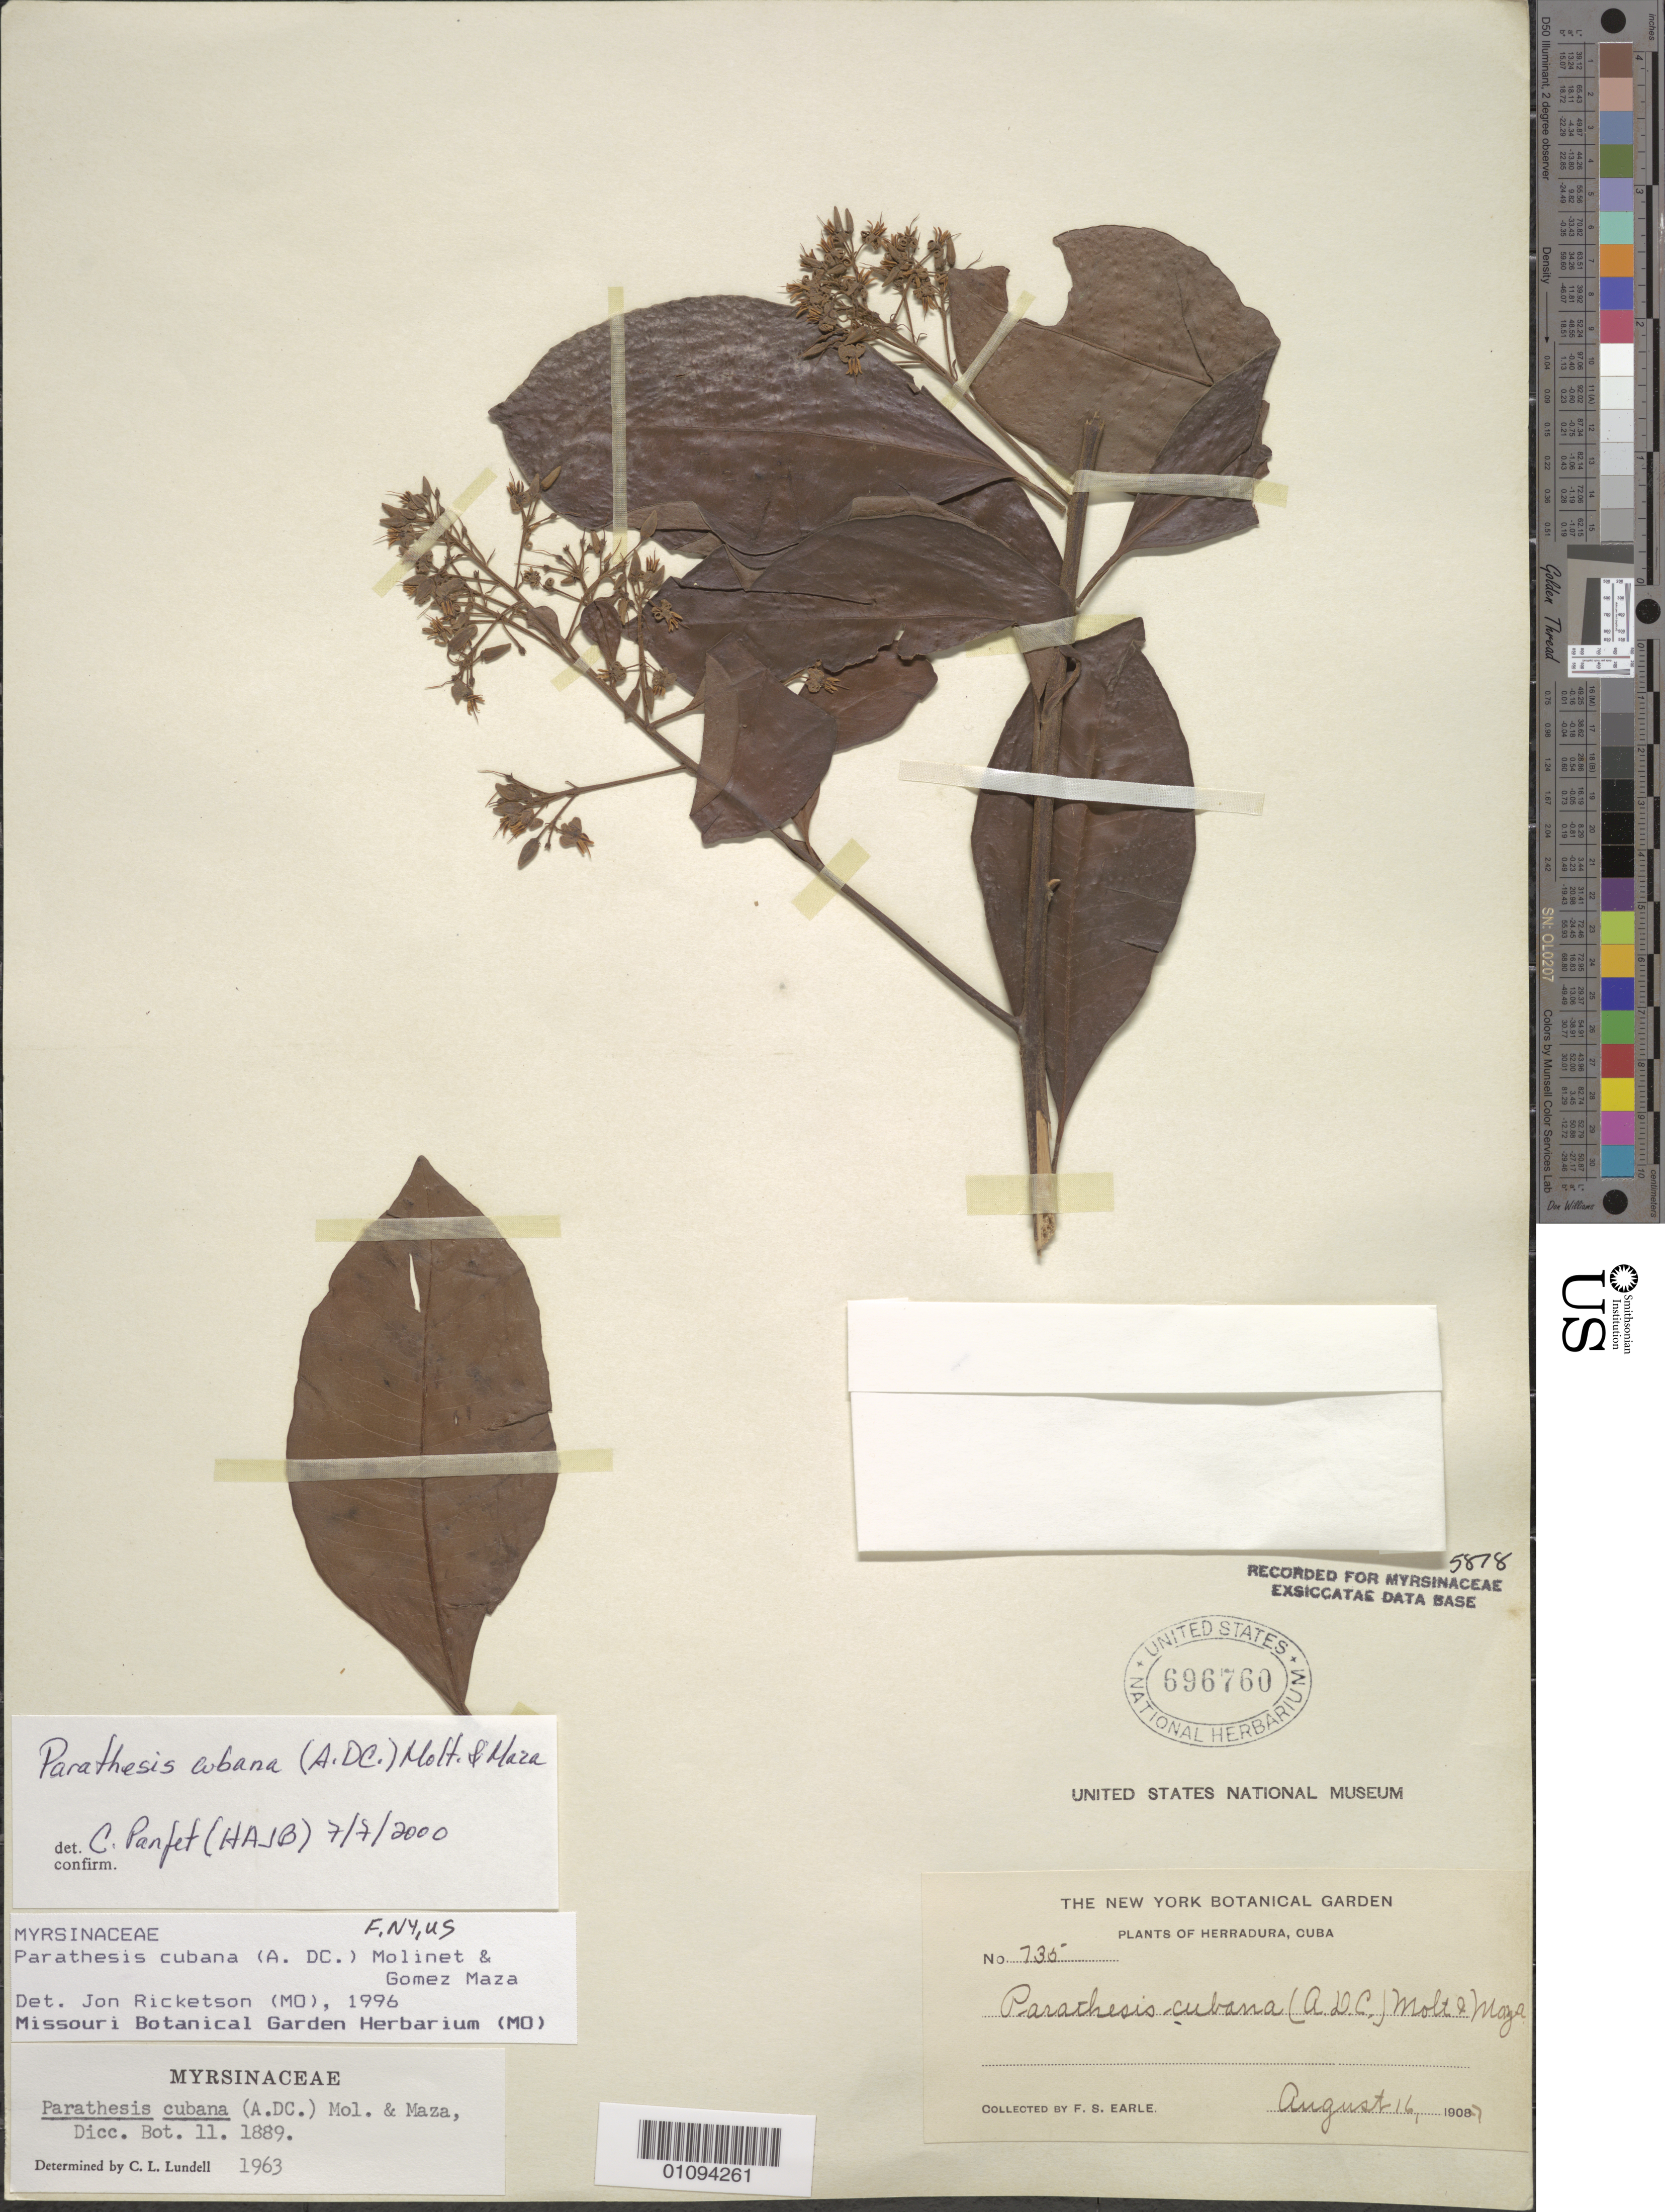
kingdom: Plantae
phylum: Tracheophyta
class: Magnoliopsida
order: Ericales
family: Primulaceae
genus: Parathesis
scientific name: Parathesis cubana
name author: (A. DC.) Molinet & M. Gómez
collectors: F. S. Earle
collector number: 735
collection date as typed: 16 Aug 1907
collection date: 1907-08-16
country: Cuba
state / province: Pinar del Rio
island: Cuba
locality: Herradura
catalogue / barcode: US 696760